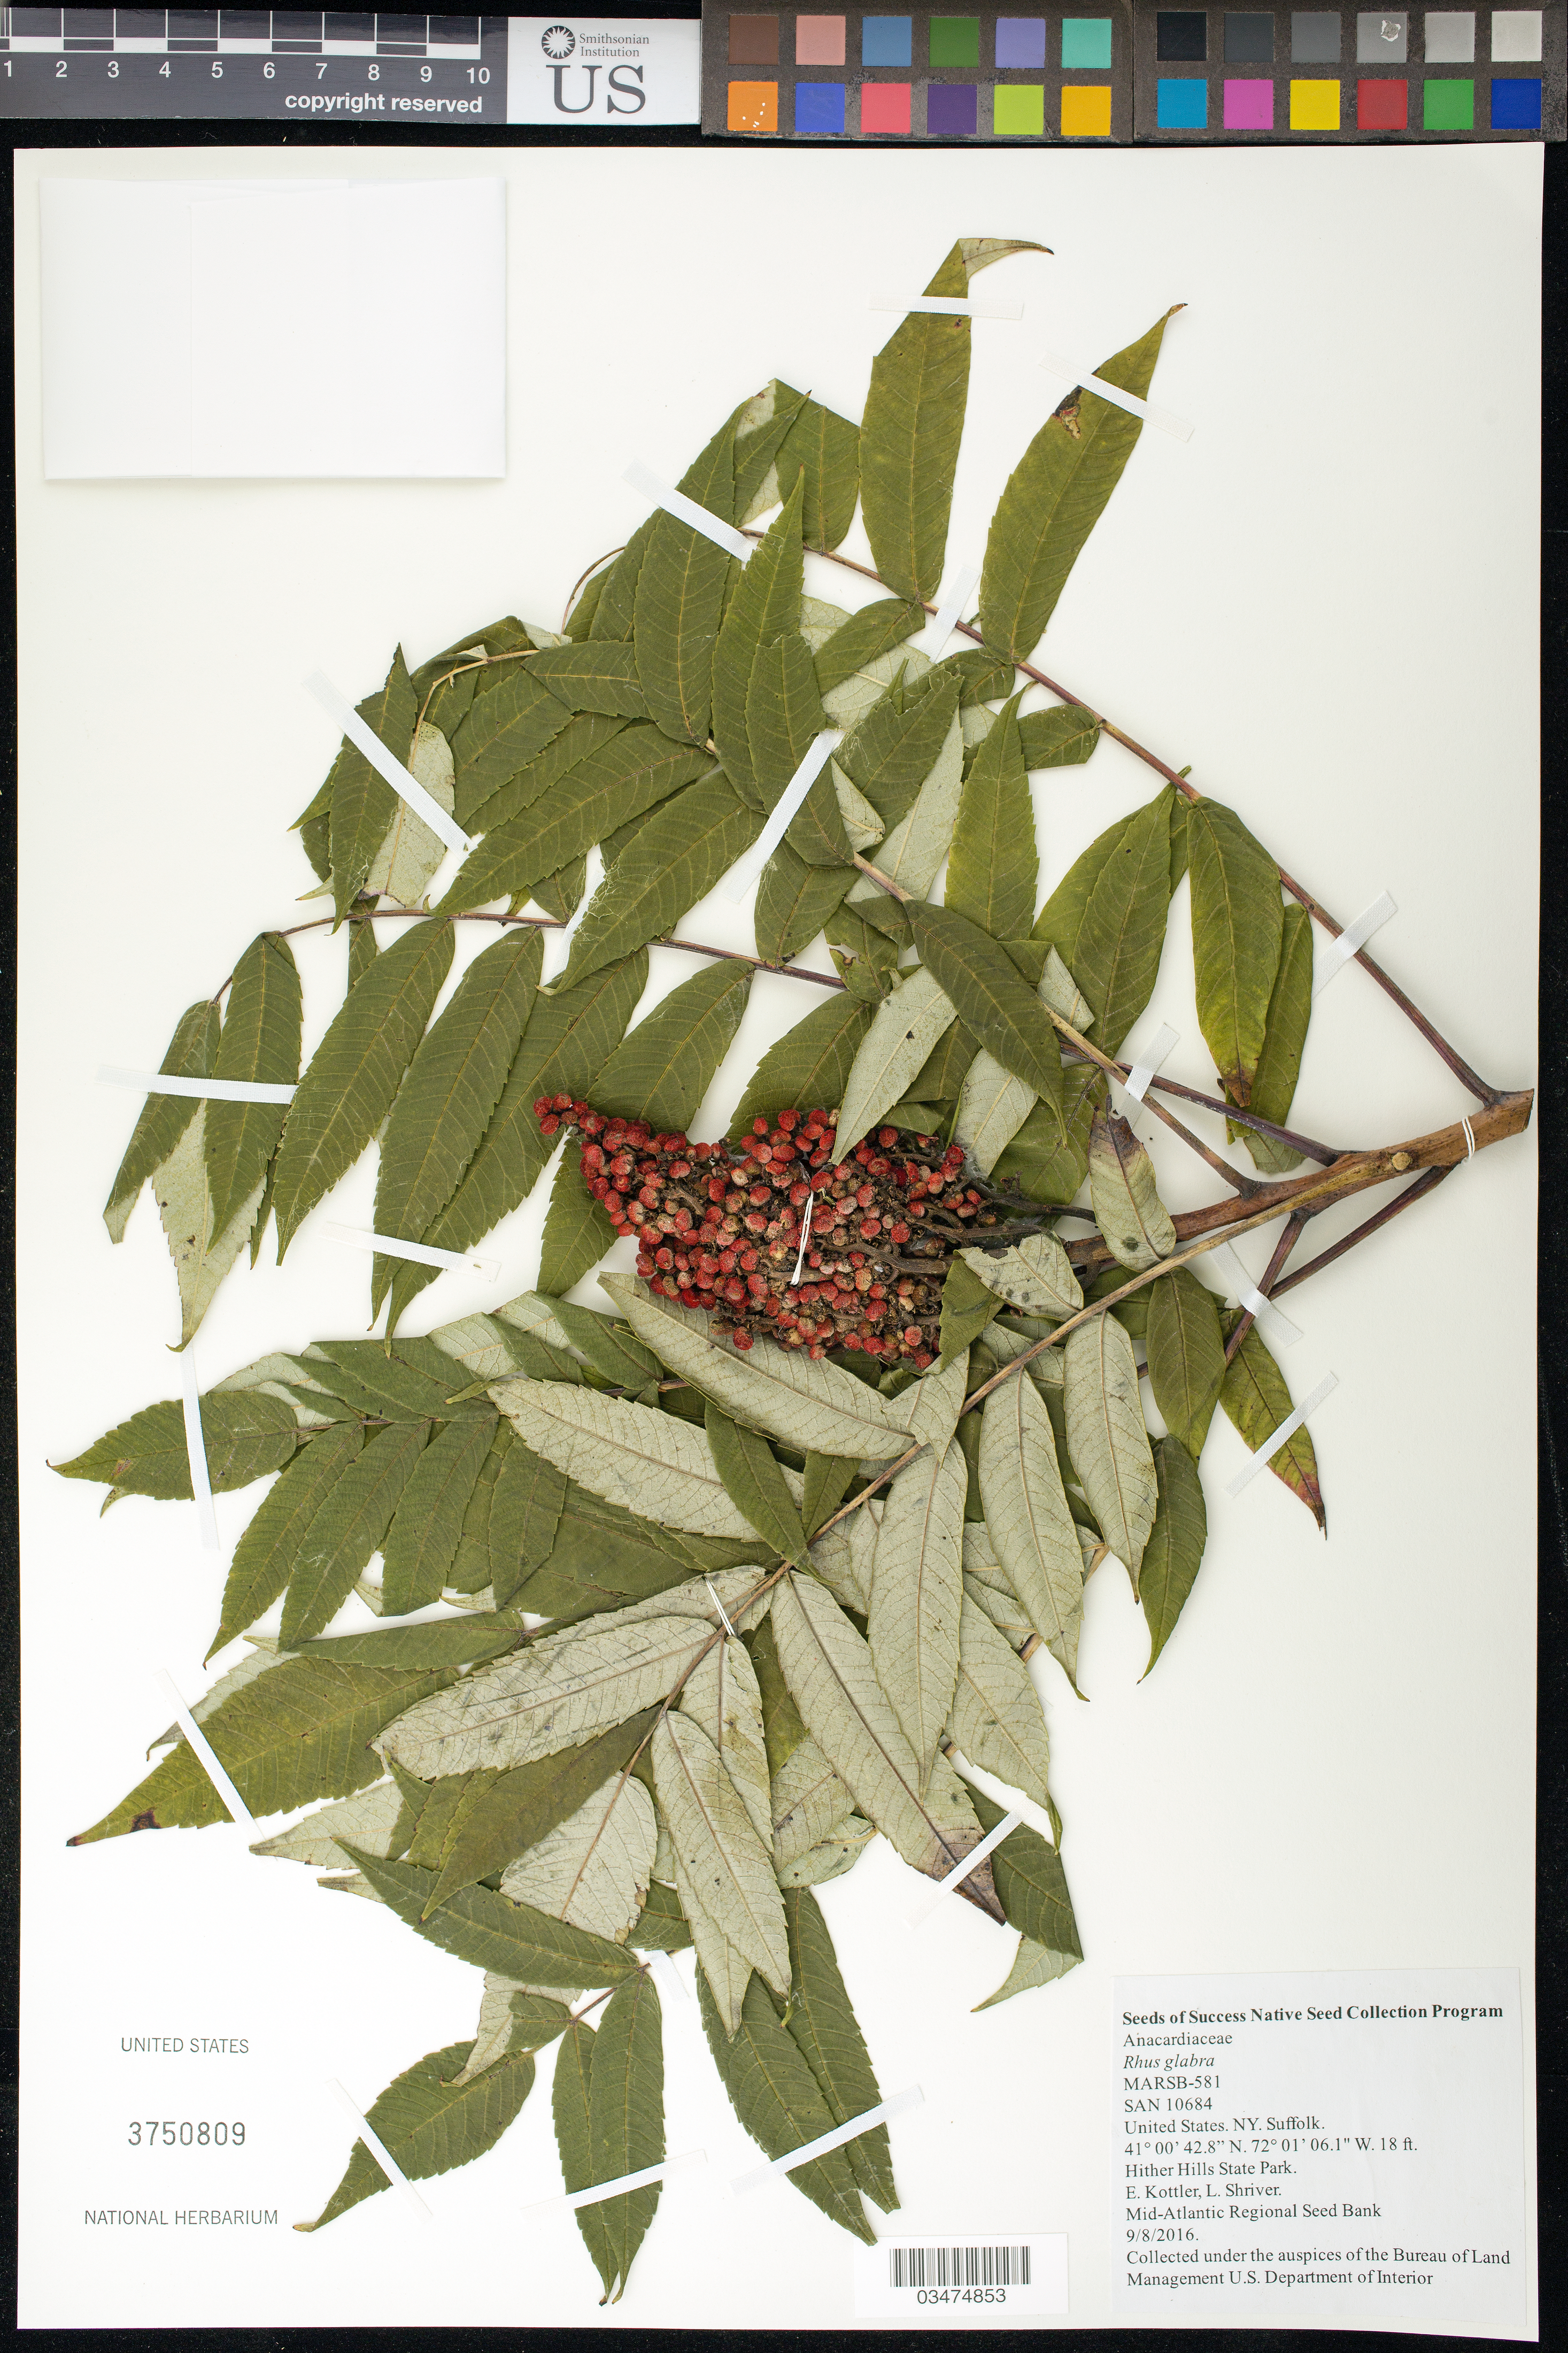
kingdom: Plantae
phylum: Tracheophyta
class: Magnoliopsida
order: Sapindales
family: Anacardiaceae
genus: Rhus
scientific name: Rhus glabra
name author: L.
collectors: E. Kottler & L. Shriver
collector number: MARSB-581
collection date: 2016-09-08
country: United States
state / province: New York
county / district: Suffolk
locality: Hither Hills State Park, Elisha's Valley Trail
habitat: Pitch pine barrens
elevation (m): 5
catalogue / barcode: US 3750809